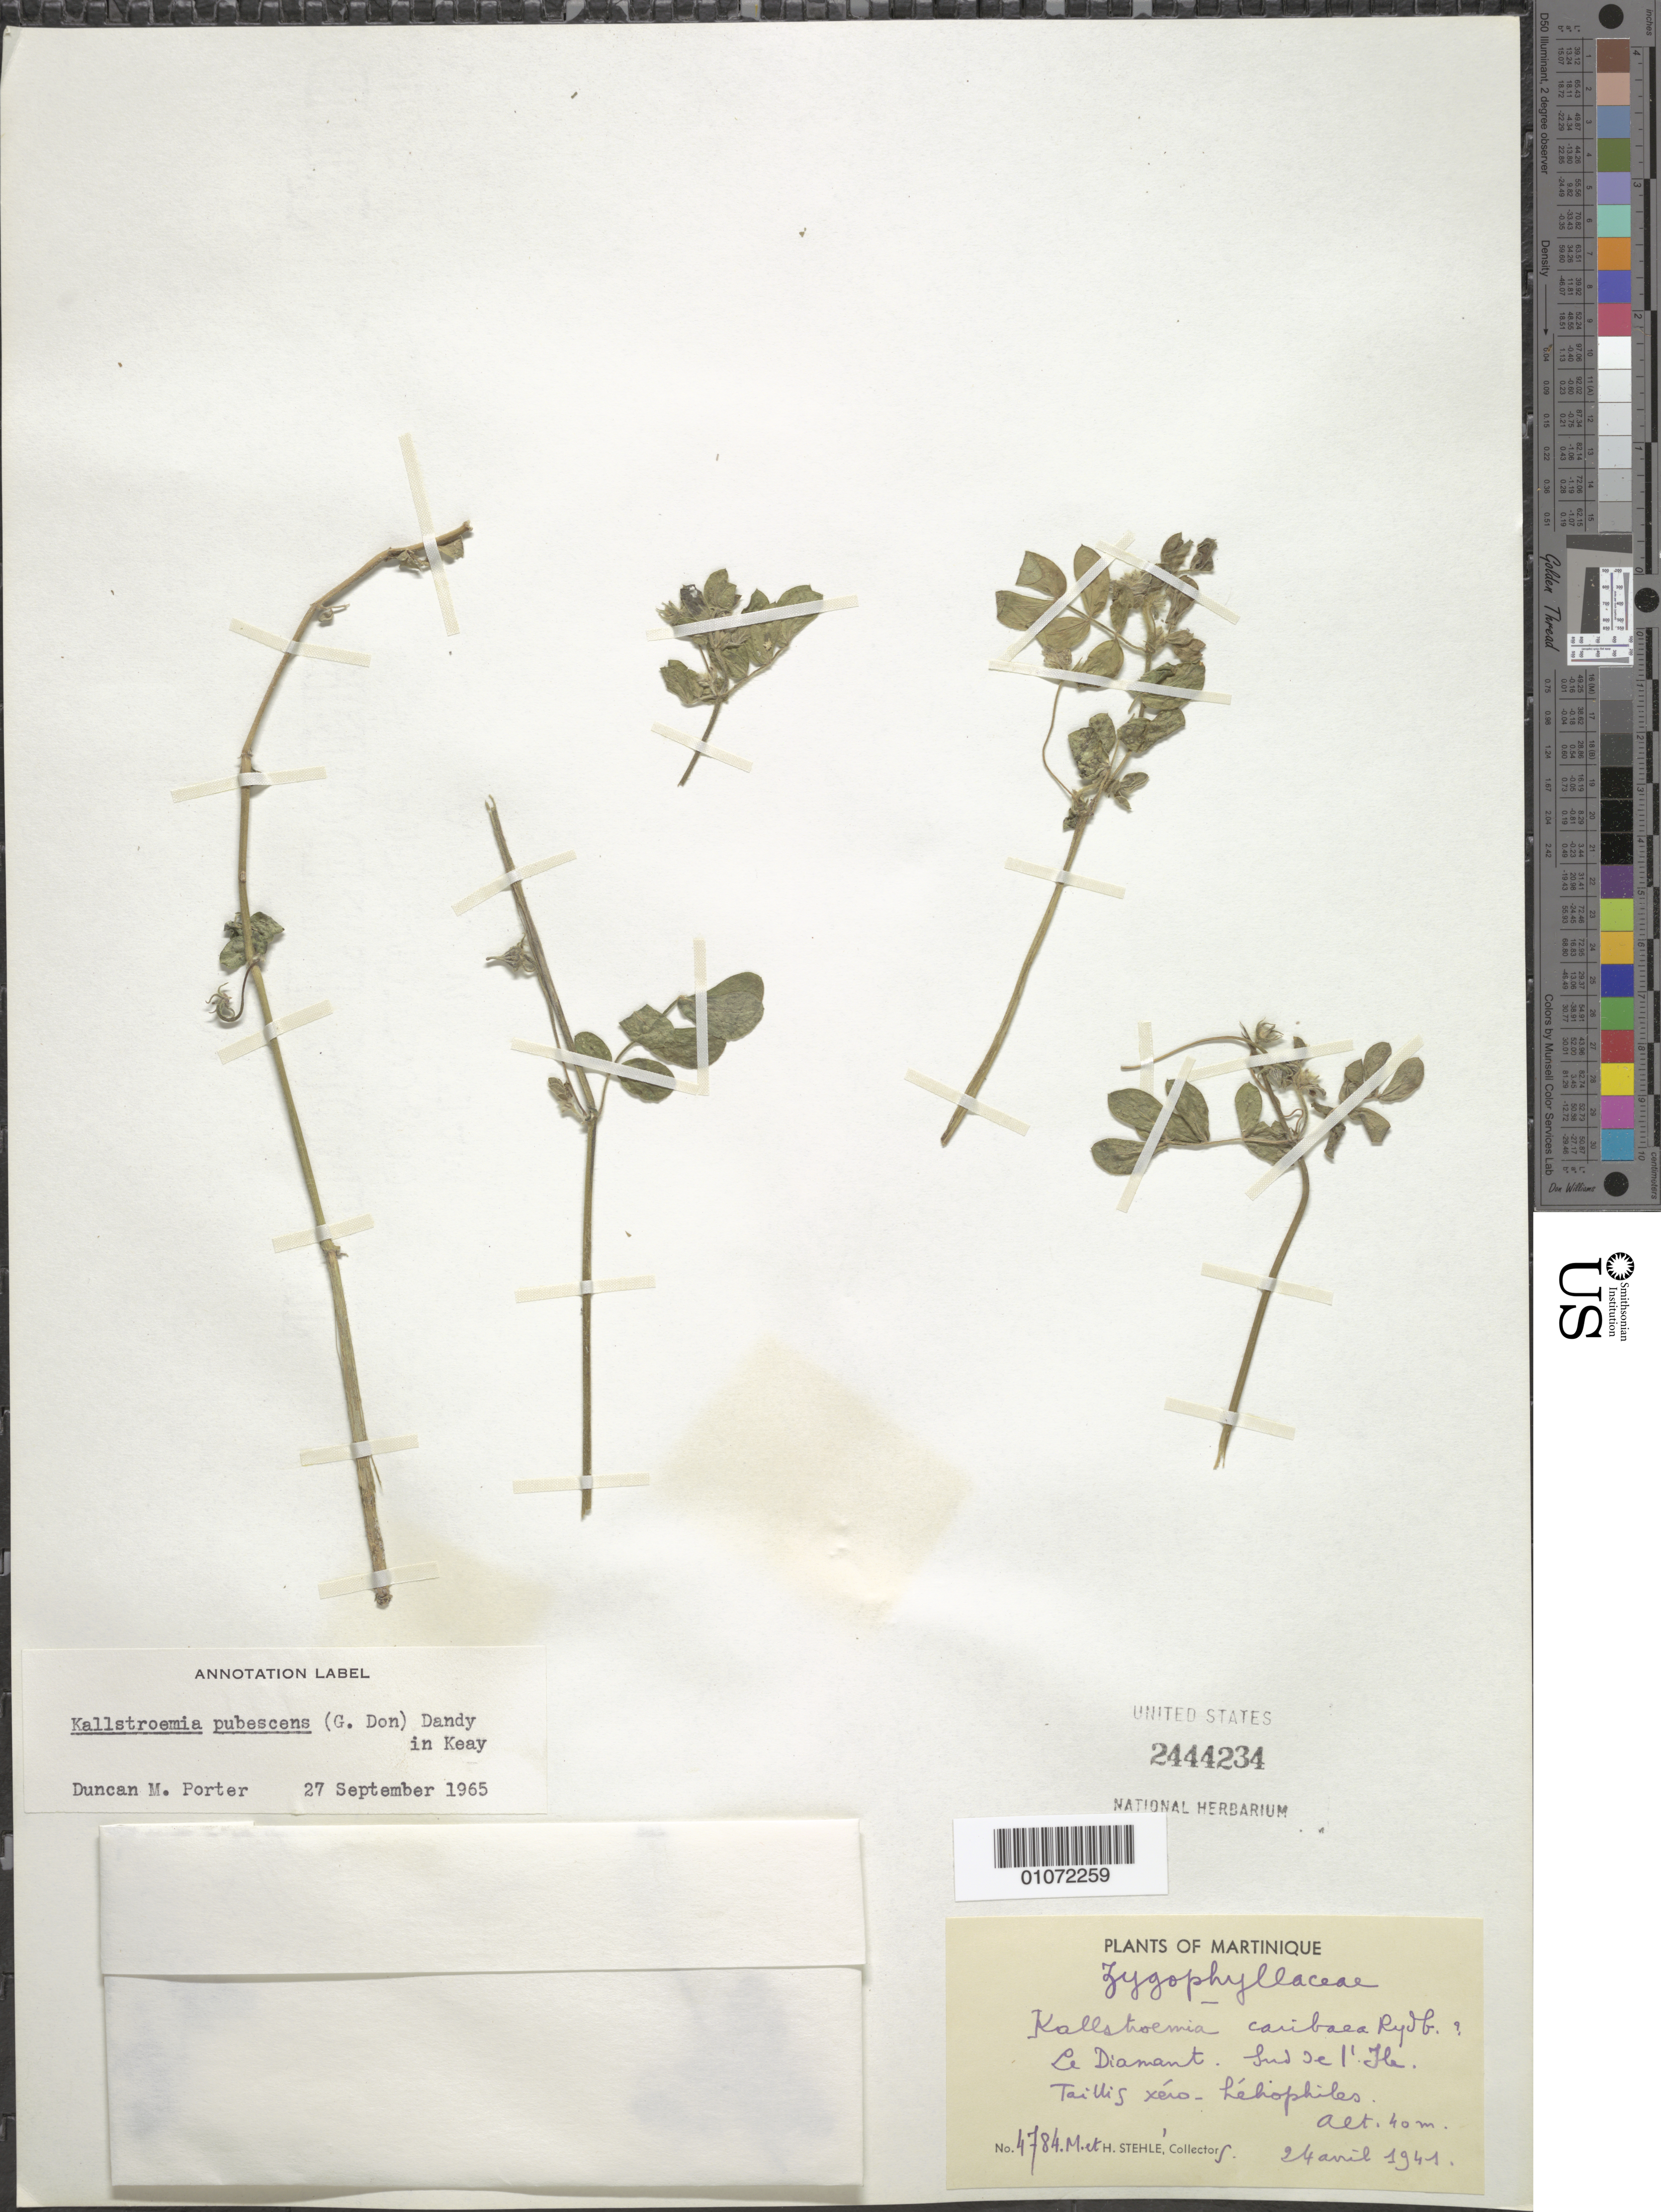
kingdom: Plantae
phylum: Tracheophyta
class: Magnoliopsida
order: Zygophyllales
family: Zygophyllaceae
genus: Kallstroemia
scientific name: Kallstroemia pubescens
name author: (G. Don) Dandy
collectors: H. Stehlé & M. Stehlé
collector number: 4784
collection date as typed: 24 Apr 1941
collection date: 1941-04-24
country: Martinique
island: Martinique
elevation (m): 40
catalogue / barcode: US 2444234